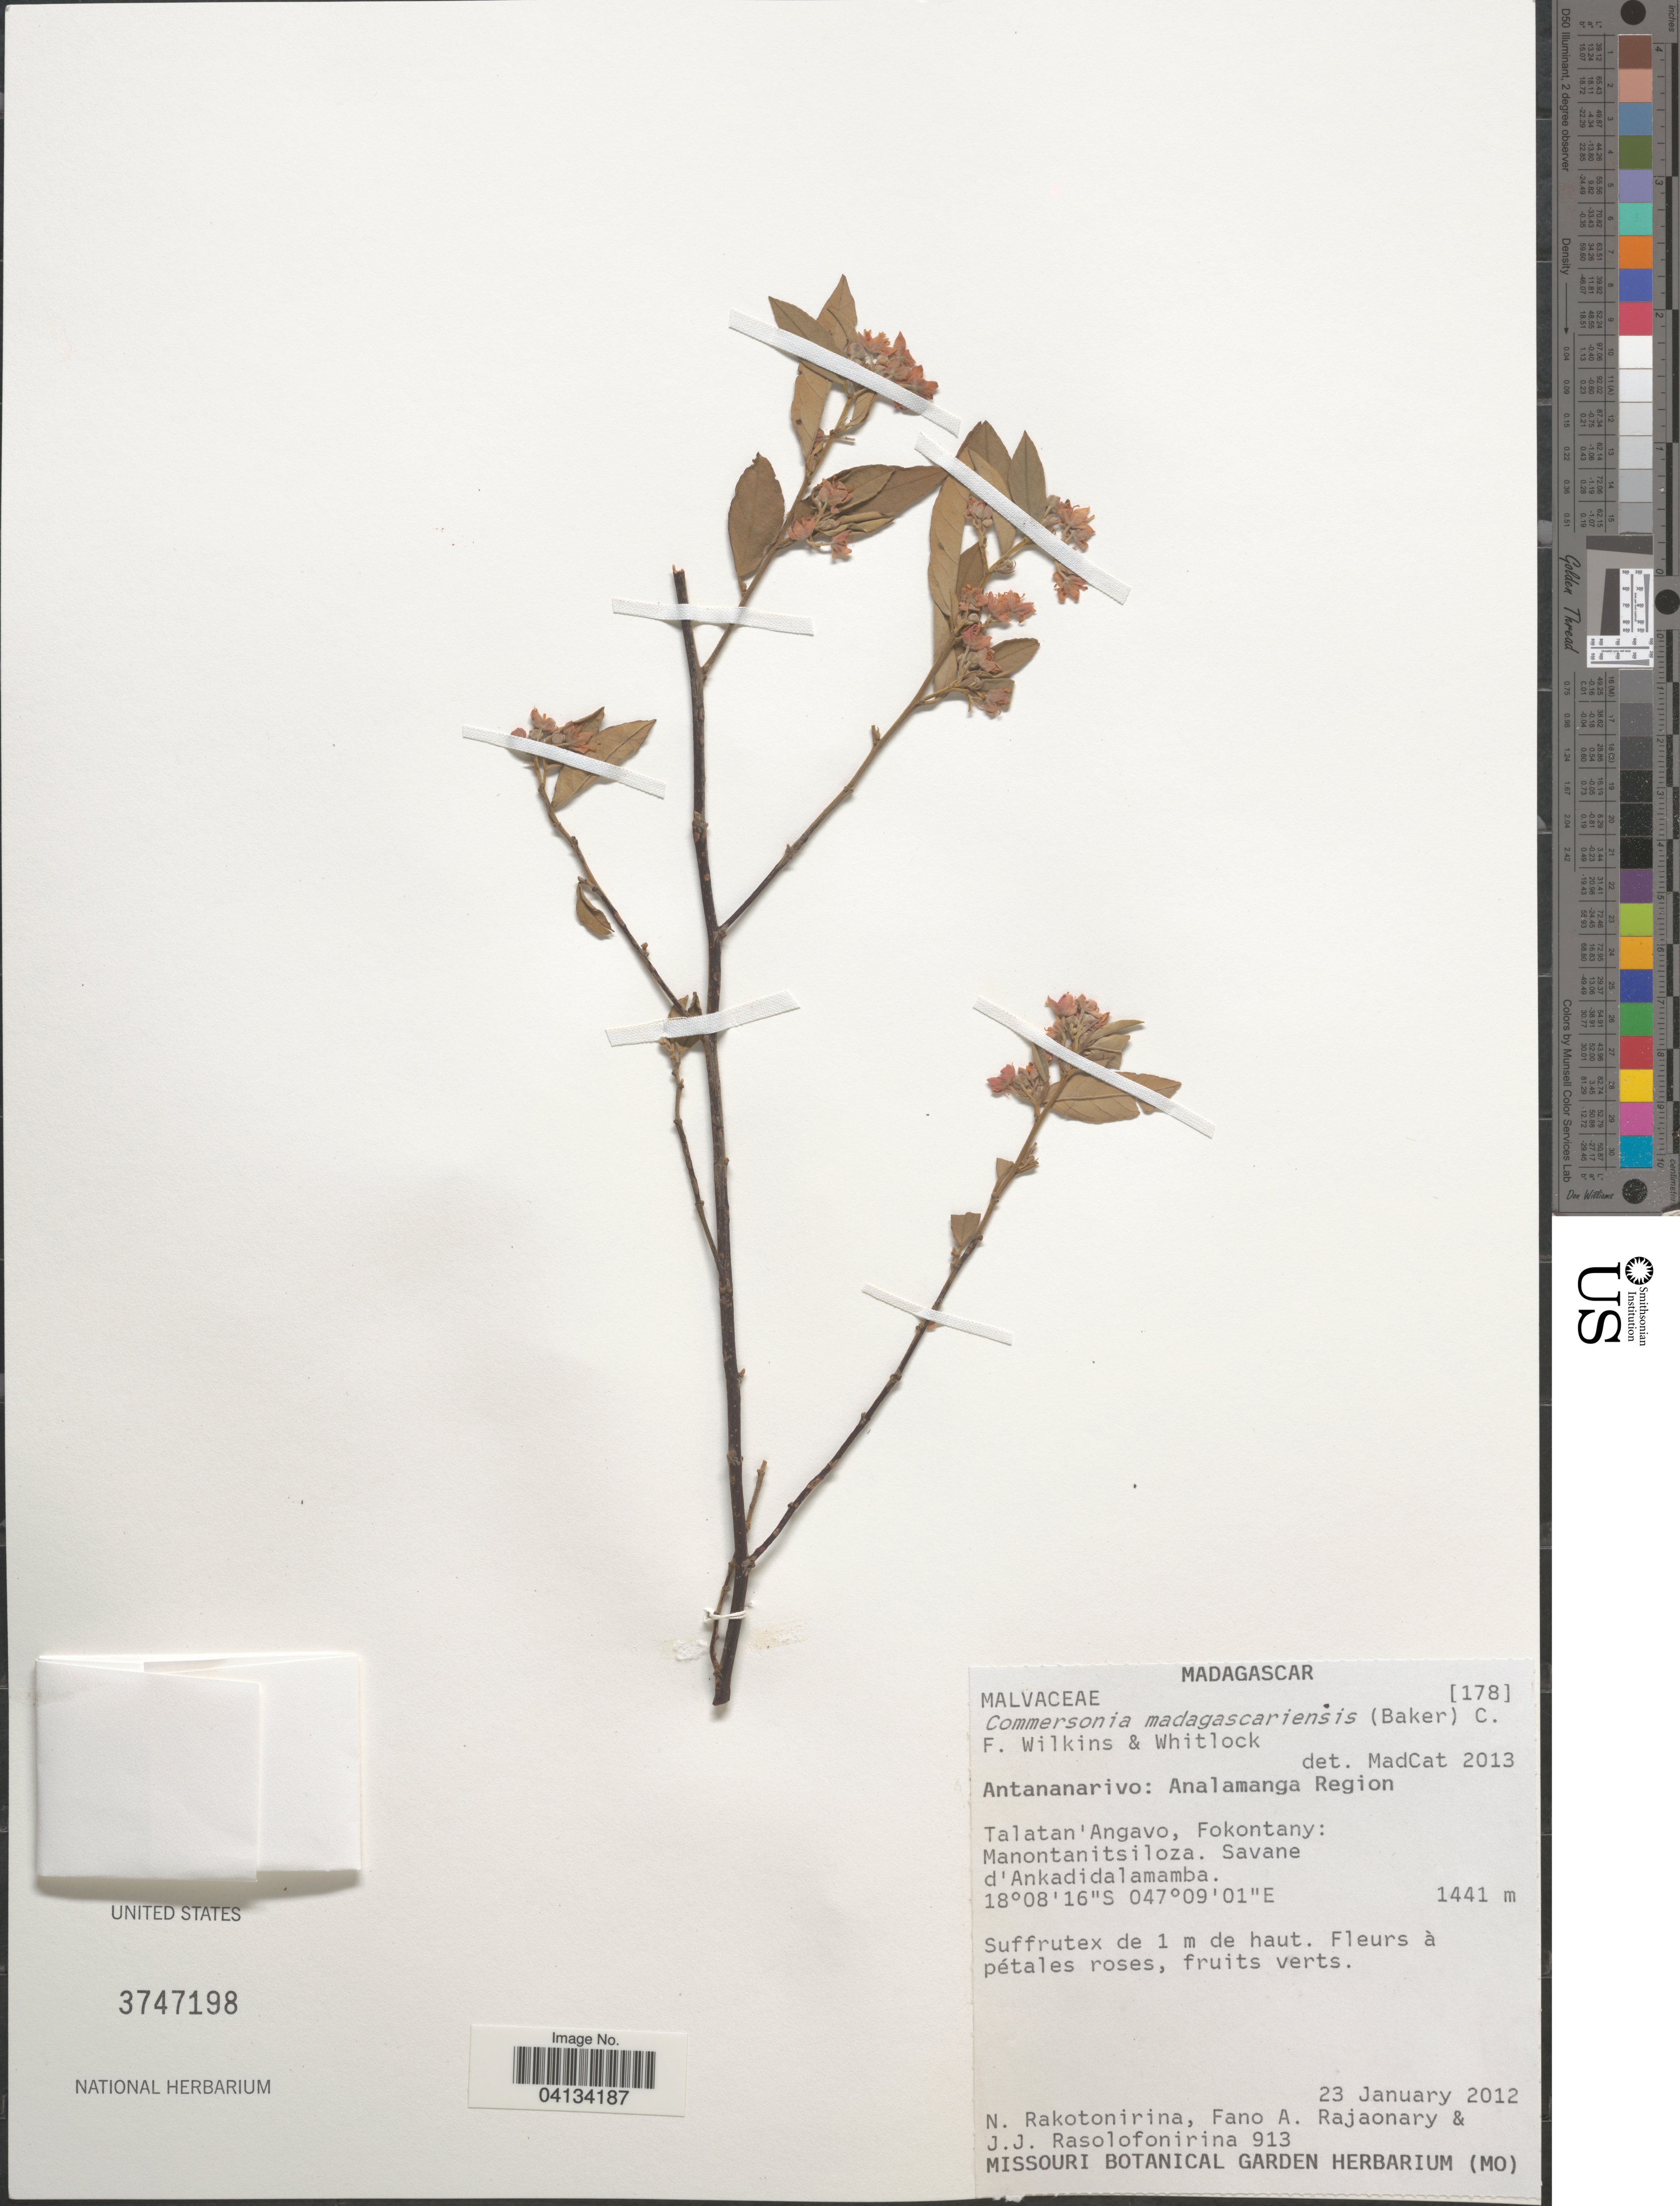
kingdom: Plantae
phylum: Tracheophyta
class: Magnoliopsida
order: Malvales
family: Malvaceae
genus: Commersonia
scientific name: Commersonia madagascariensis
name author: (Baker) C.F. Wilkins & Whitlock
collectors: N. Rakotonirina, F. Rajaonary & J. J. Rasolofonirina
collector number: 913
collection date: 2012-01-23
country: Madagascar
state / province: Analamanga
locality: Analamanga Region. Talatan'Angavo, Fokontany: Manontanitsiloza. Savan d'Ankadidalamamba.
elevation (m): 1441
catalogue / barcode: US 3747198